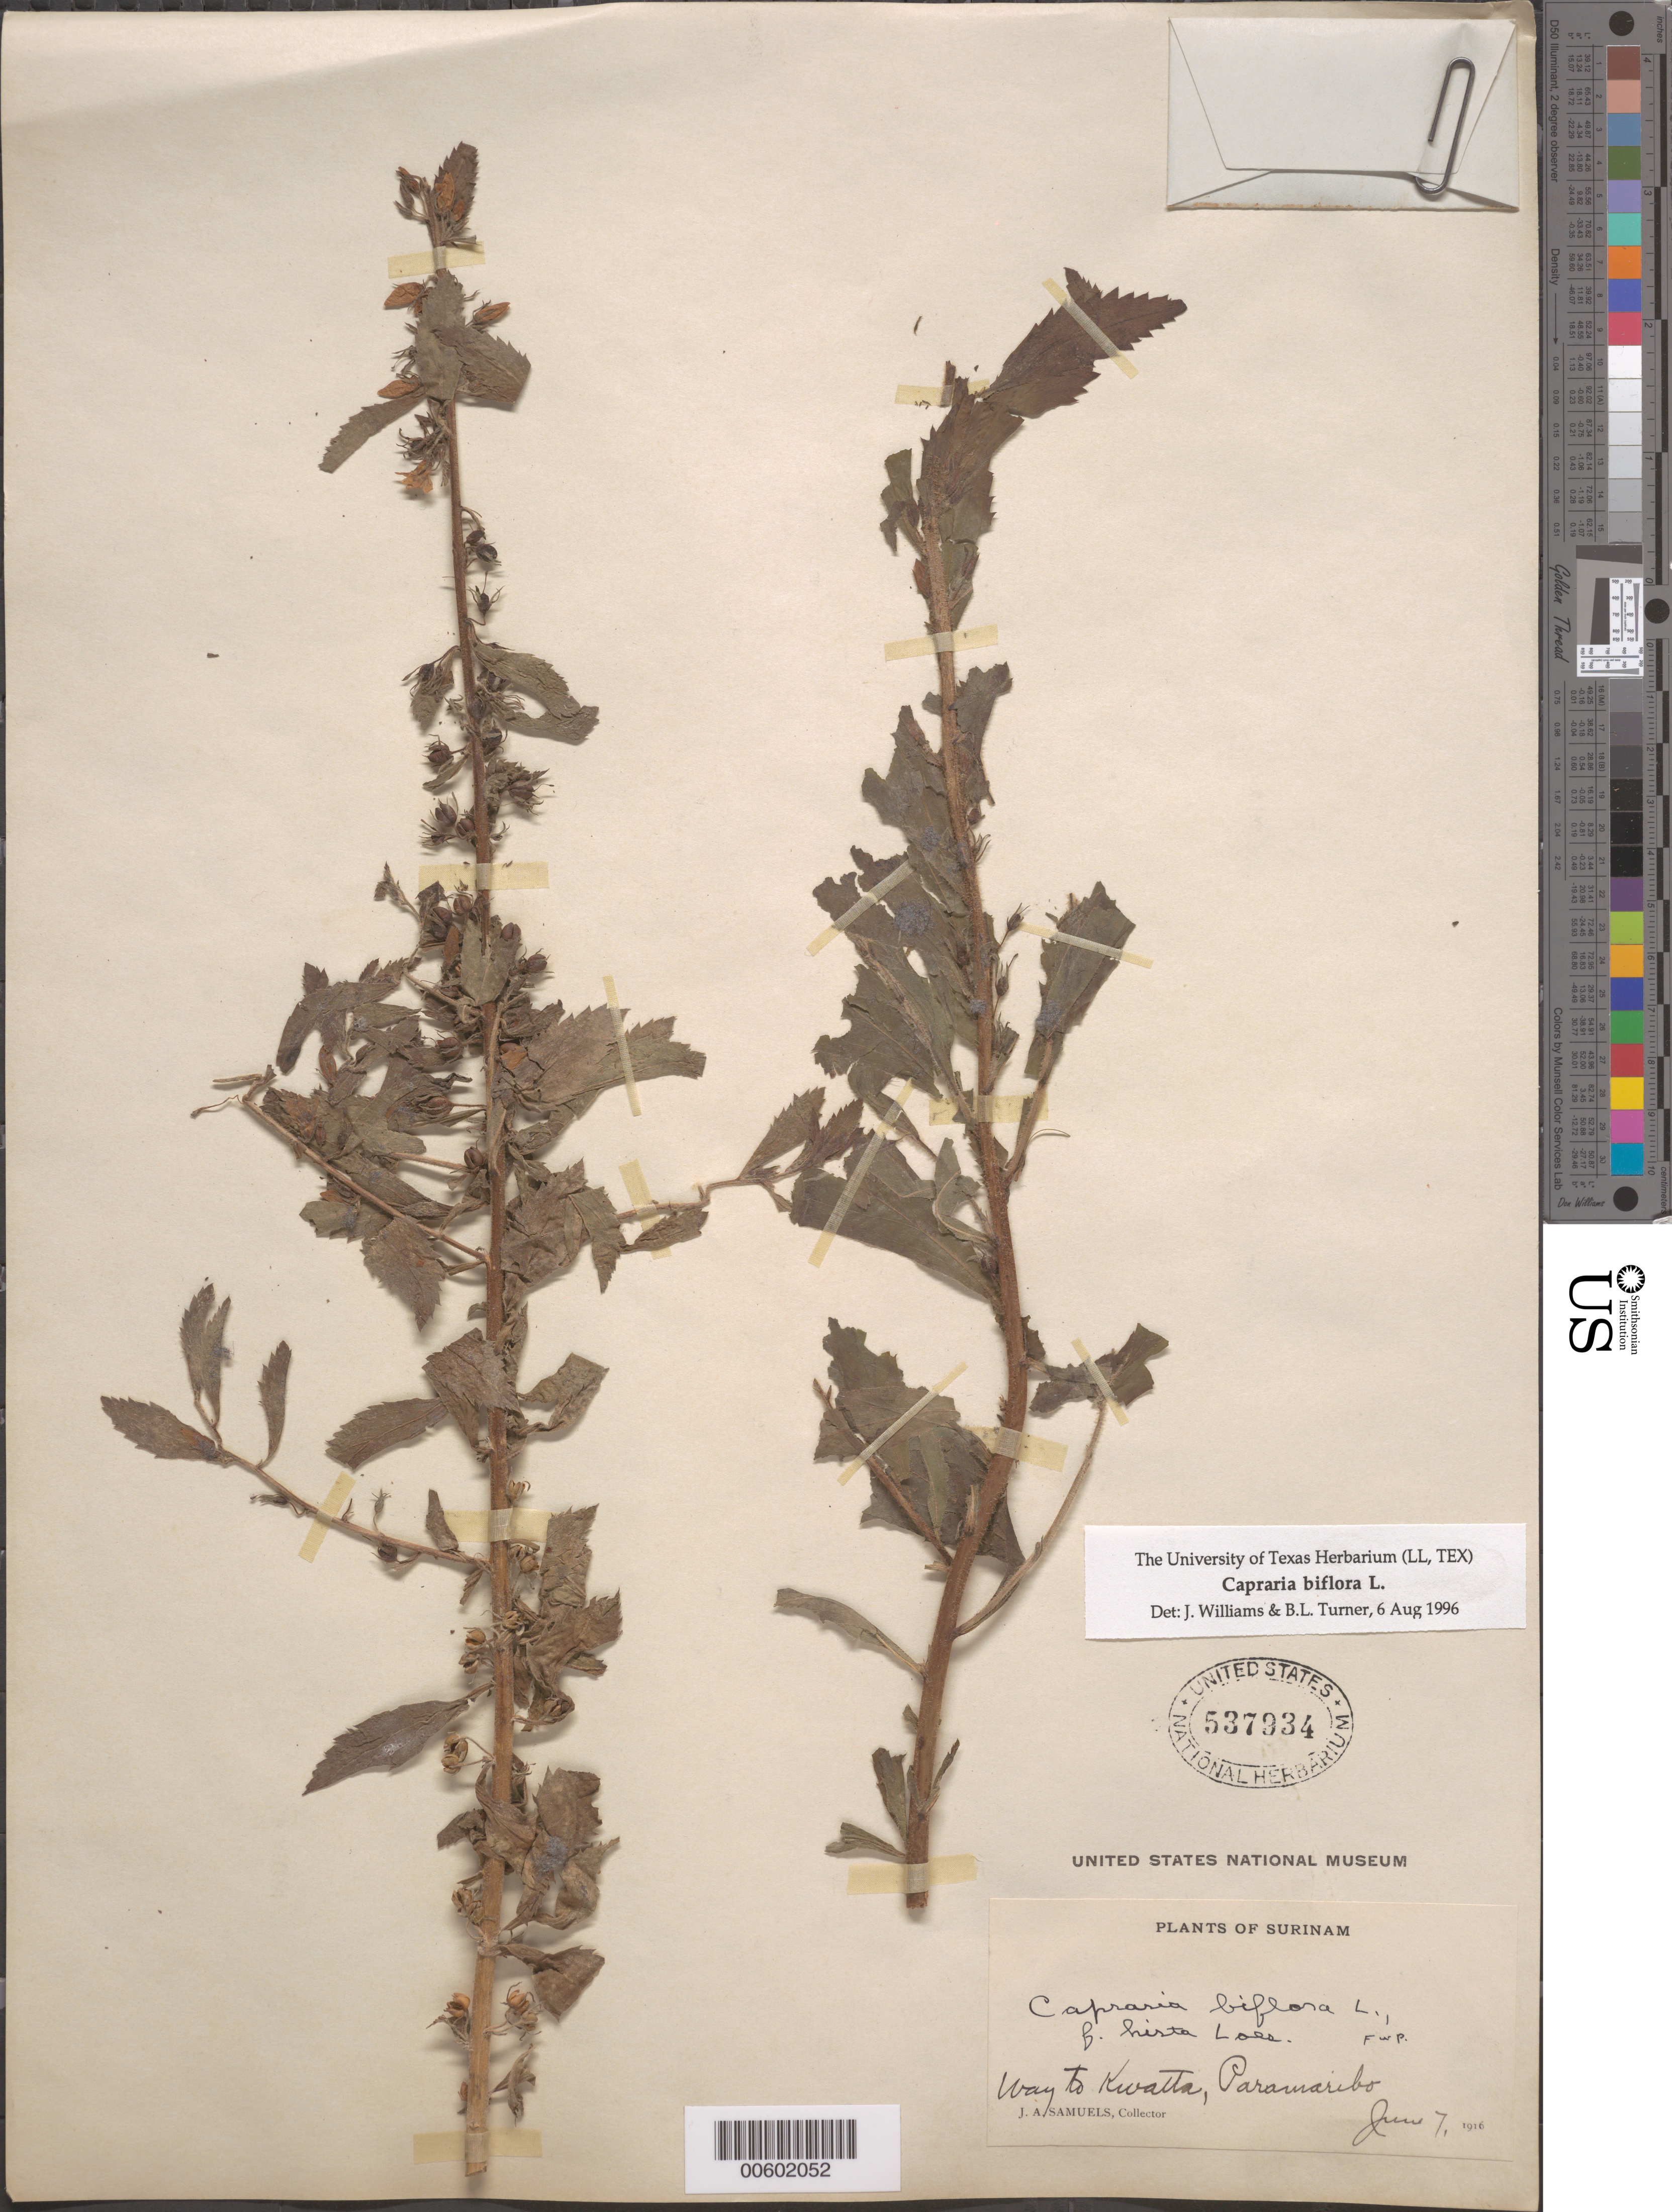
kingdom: Plantae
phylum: Tracheophyta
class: Magnoliopsida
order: Lamiales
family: Scrophulariaceae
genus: Capraria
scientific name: Capraria biflora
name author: L.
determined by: Williams, J.; Turner, B. L.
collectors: J. A. Samuels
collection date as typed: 7-Jun-16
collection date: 1916-06-07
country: Suriname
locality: Paramaribo, way to Kwatta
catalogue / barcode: US 537934